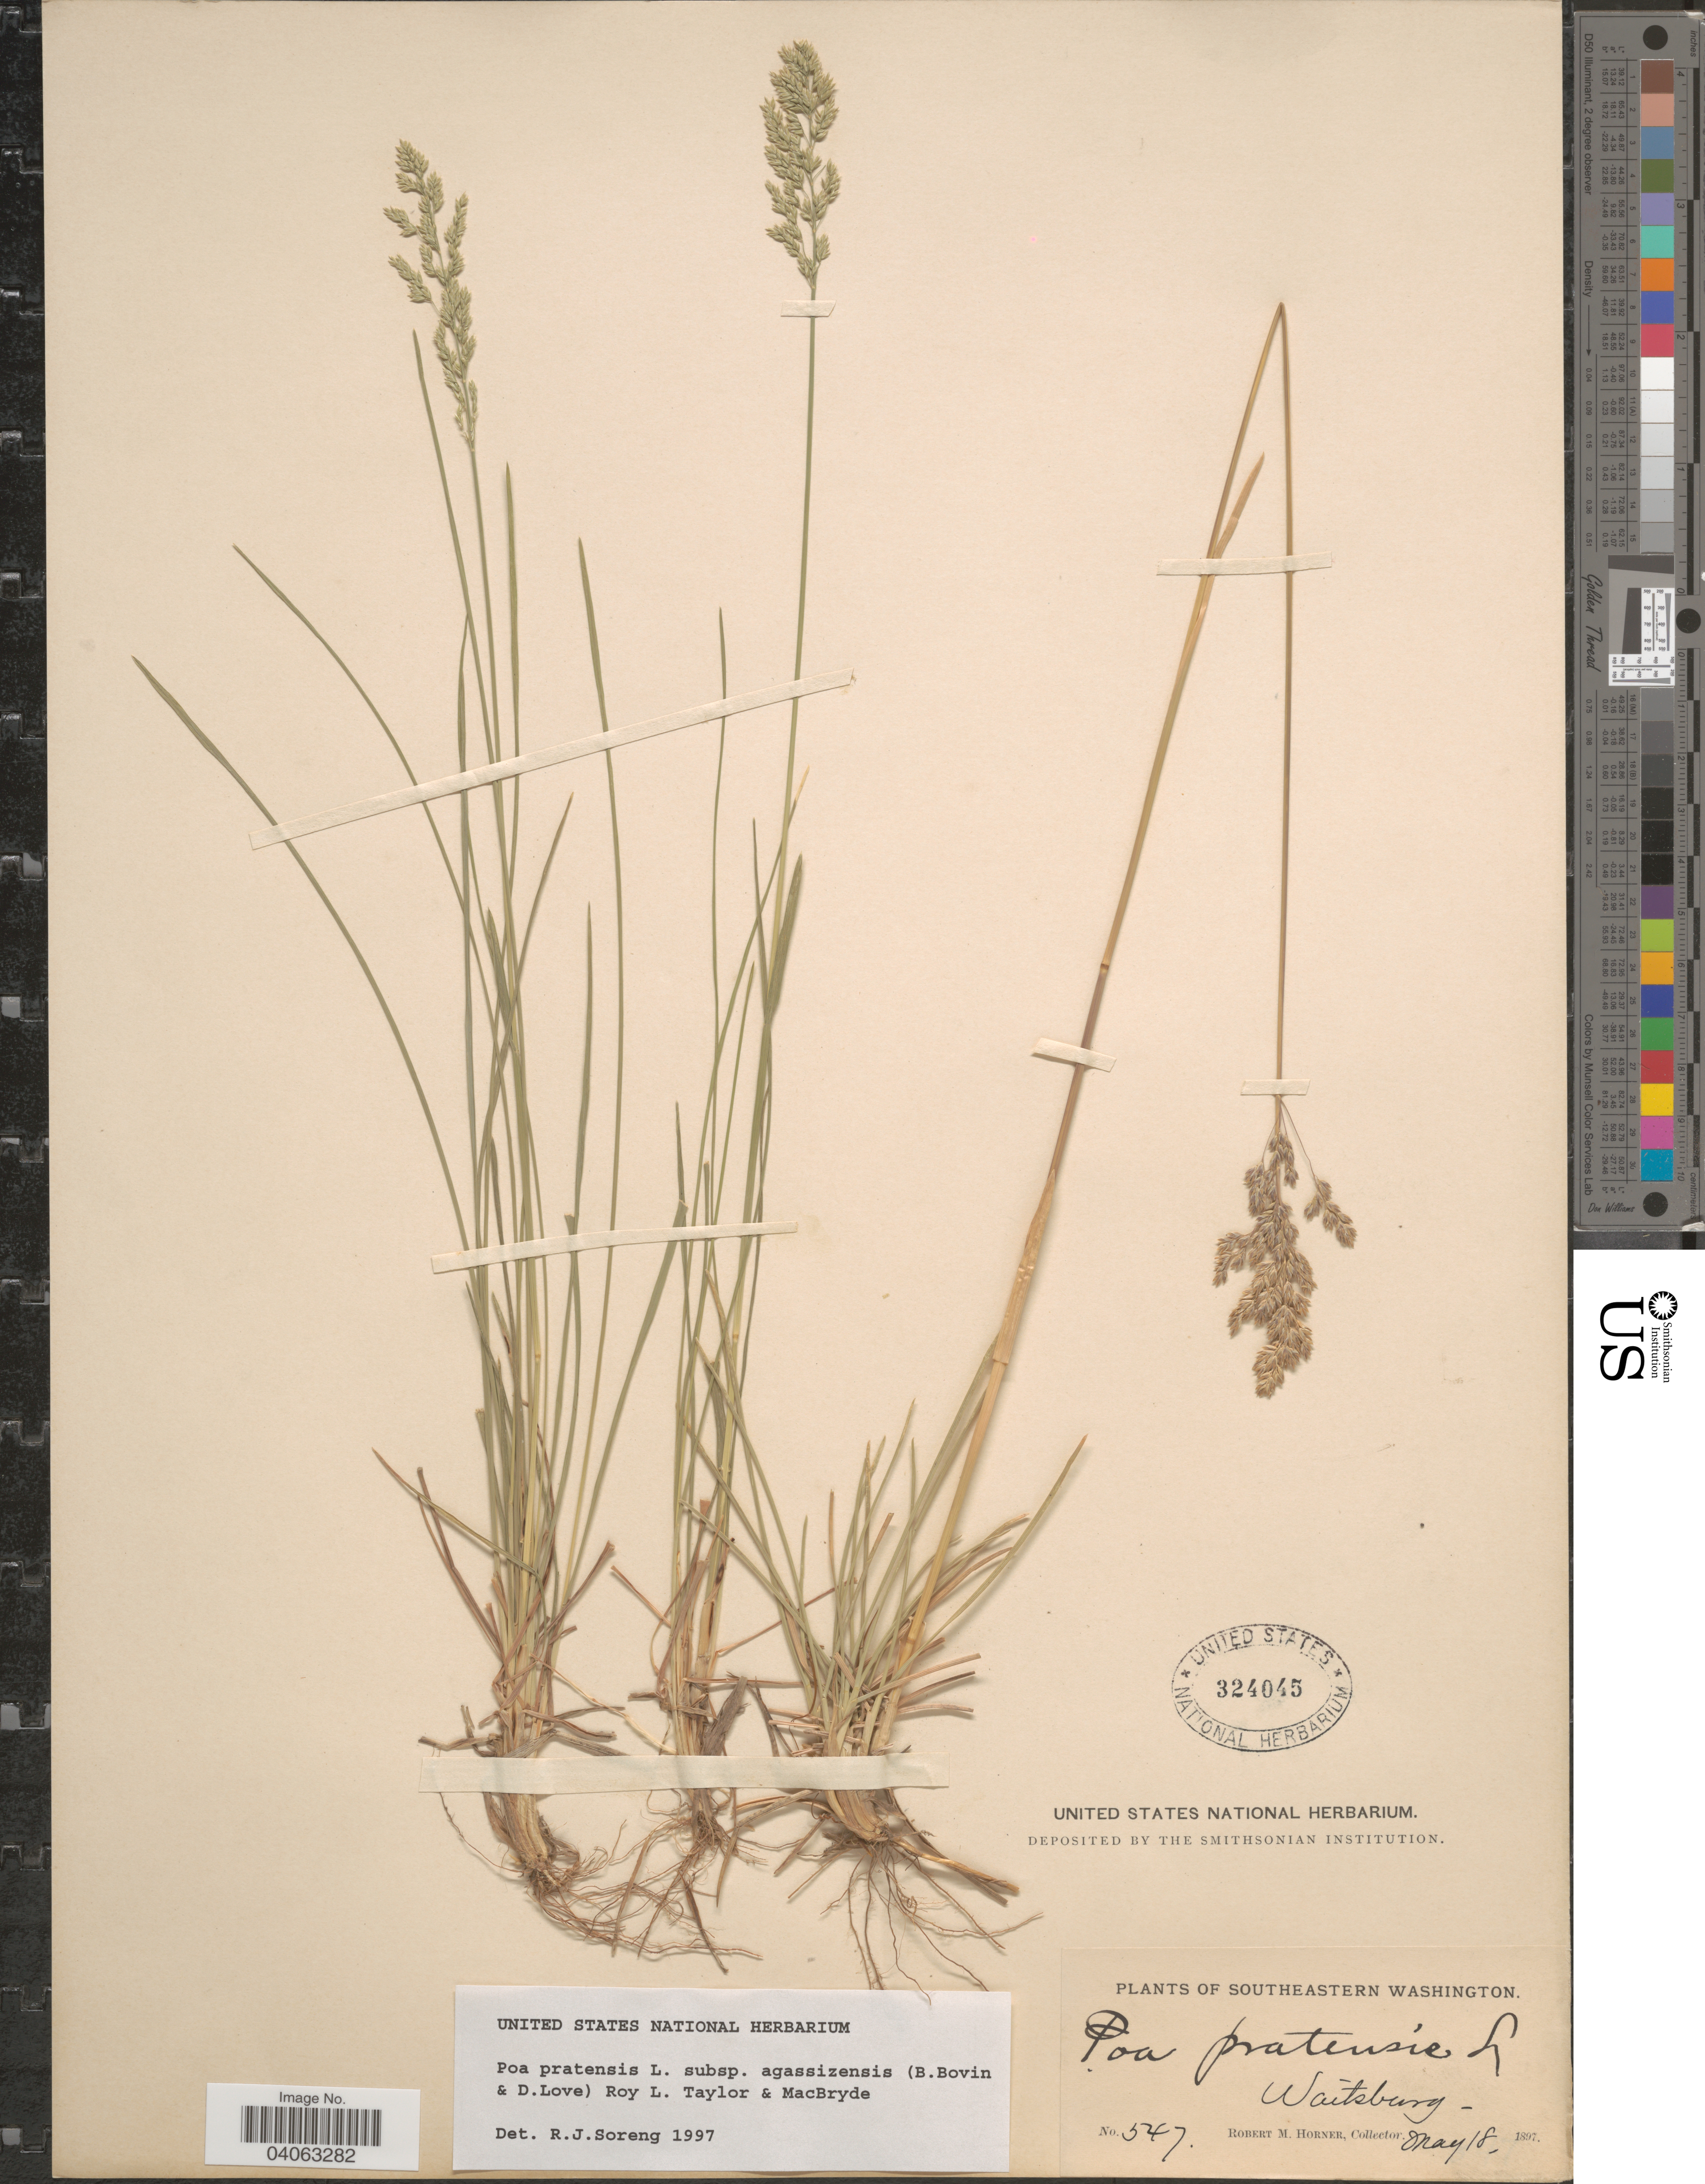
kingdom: Plantae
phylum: Tracheophyta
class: Liliopsida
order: Poales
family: Poaceae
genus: Poa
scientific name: Poa pratensis subsp. agassizensis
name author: (B. Boivin & D. Löve) Roy L. Taylor & MacBryde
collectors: R. Horner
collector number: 547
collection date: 1897-05-18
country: United States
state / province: Washington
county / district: Walla Walla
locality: Southeastern Washington. Waitsburg.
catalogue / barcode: US 324045